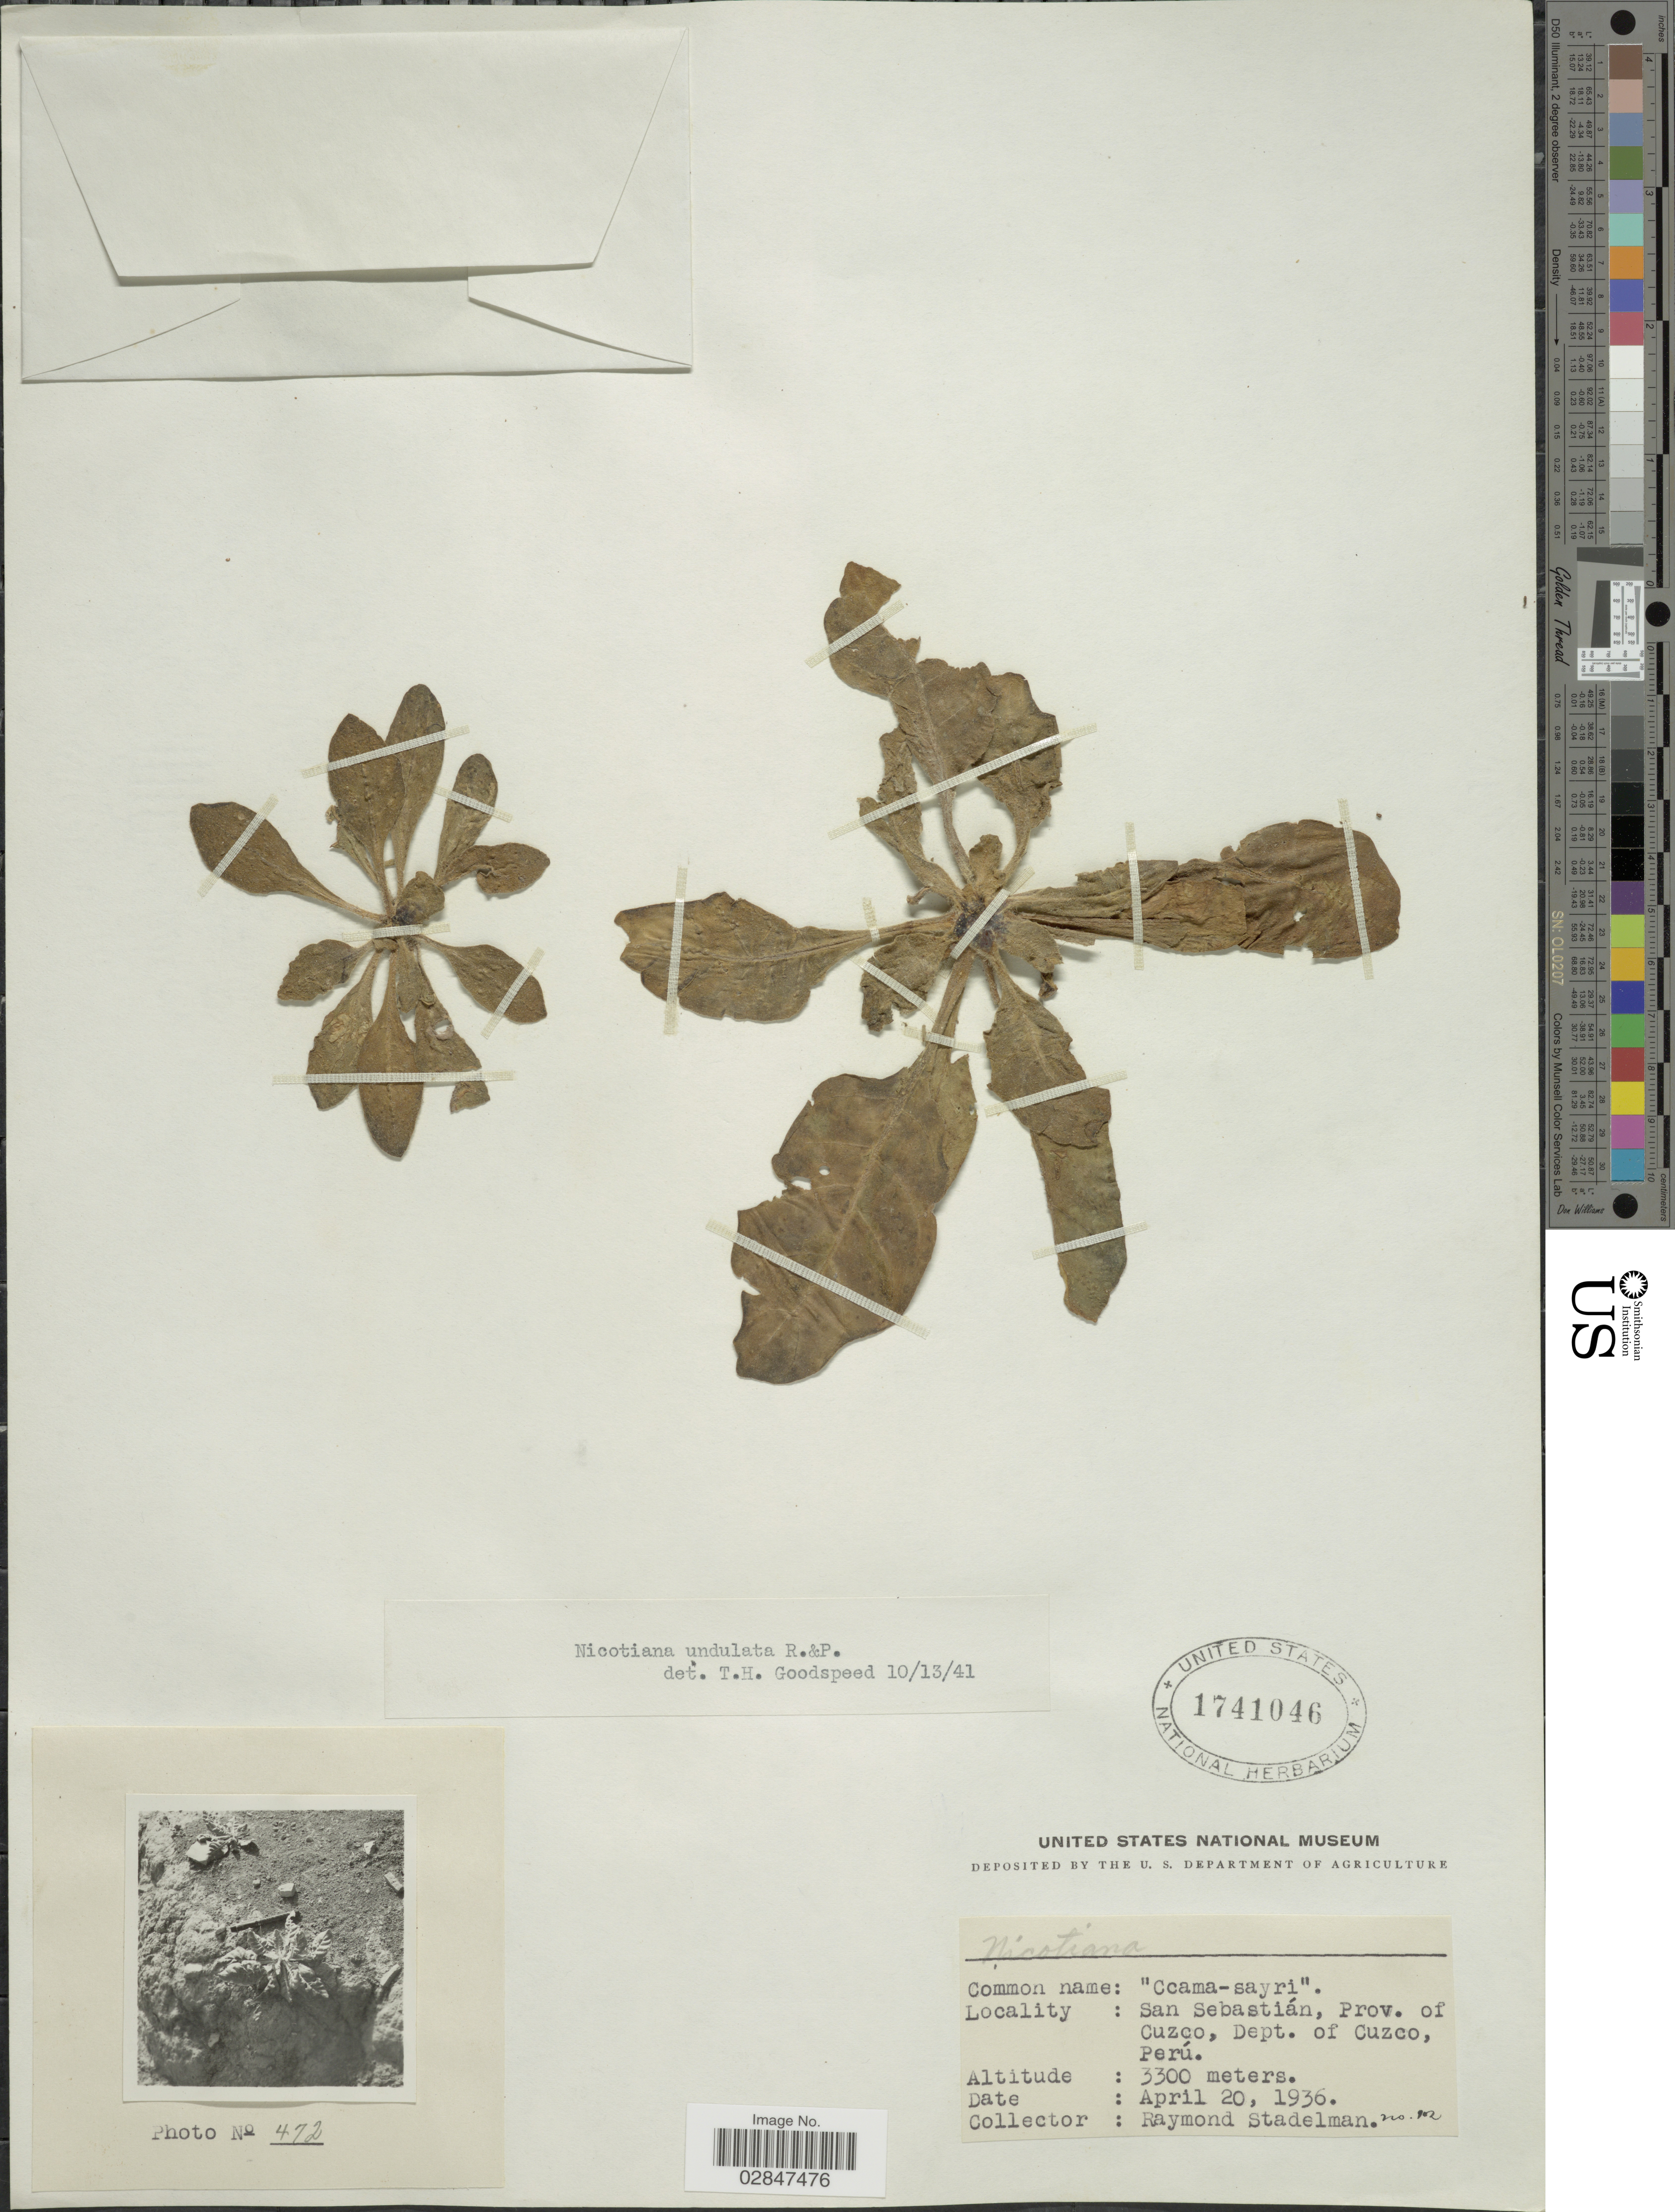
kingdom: Plantae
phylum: Tracheophyta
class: Magnoliopsida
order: Solanales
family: Solanaceae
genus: Nicotiana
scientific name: Nicotiana undulata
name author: Ruiz & Pav.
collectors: R. Stadelman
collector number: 102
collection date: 1936-04-20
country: Peru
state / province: Cusco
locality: San Sebastián, Prov. of Cuzco, Dpt. of Cuzco.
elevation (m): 3300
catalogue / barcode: US 1741046